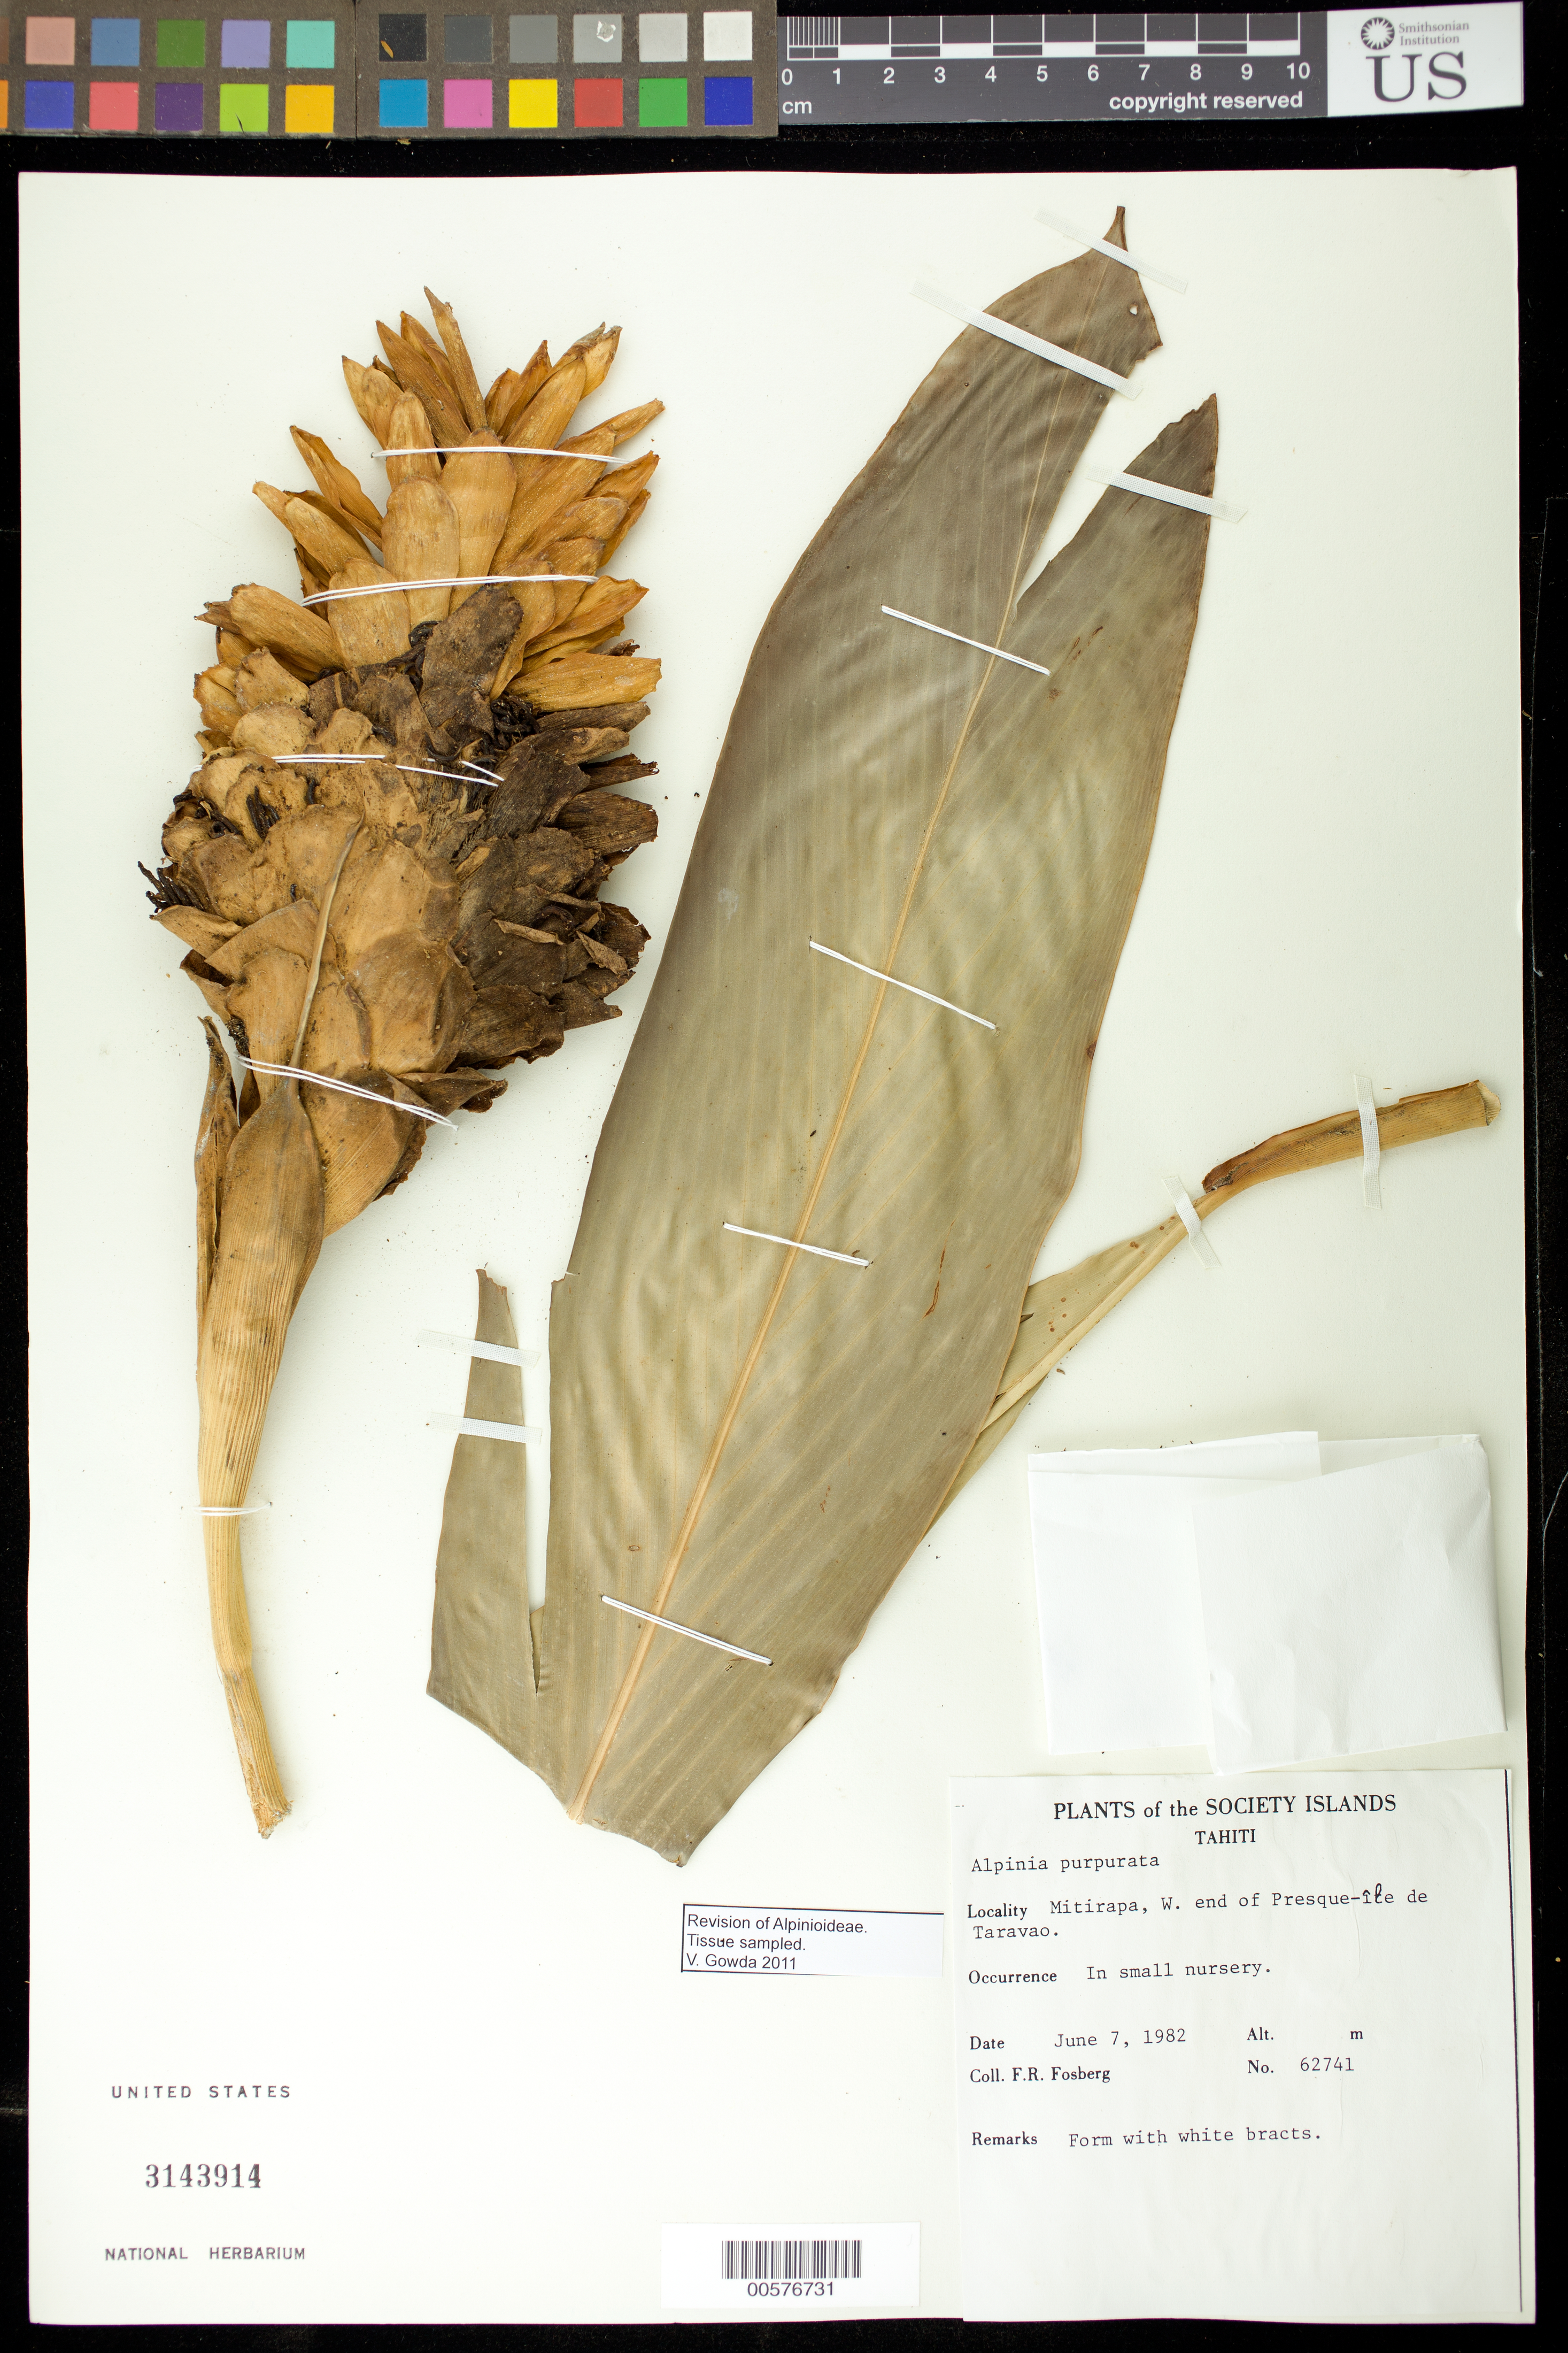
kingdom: Plantae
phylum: Tracheophyta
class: Liliopsida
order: Zingiberales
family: Zingiberaceae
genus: Alpinia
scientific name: Alpinia purpurata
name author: (Veill.) K. Schum.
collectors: F. R. Fosberg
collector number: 62741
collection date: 1982-06-07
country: French Polynesia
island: Tahiti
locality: Mitirapa, W. end of Presqu'ile de Taravao. In small nursery.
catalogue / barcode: US 3143914